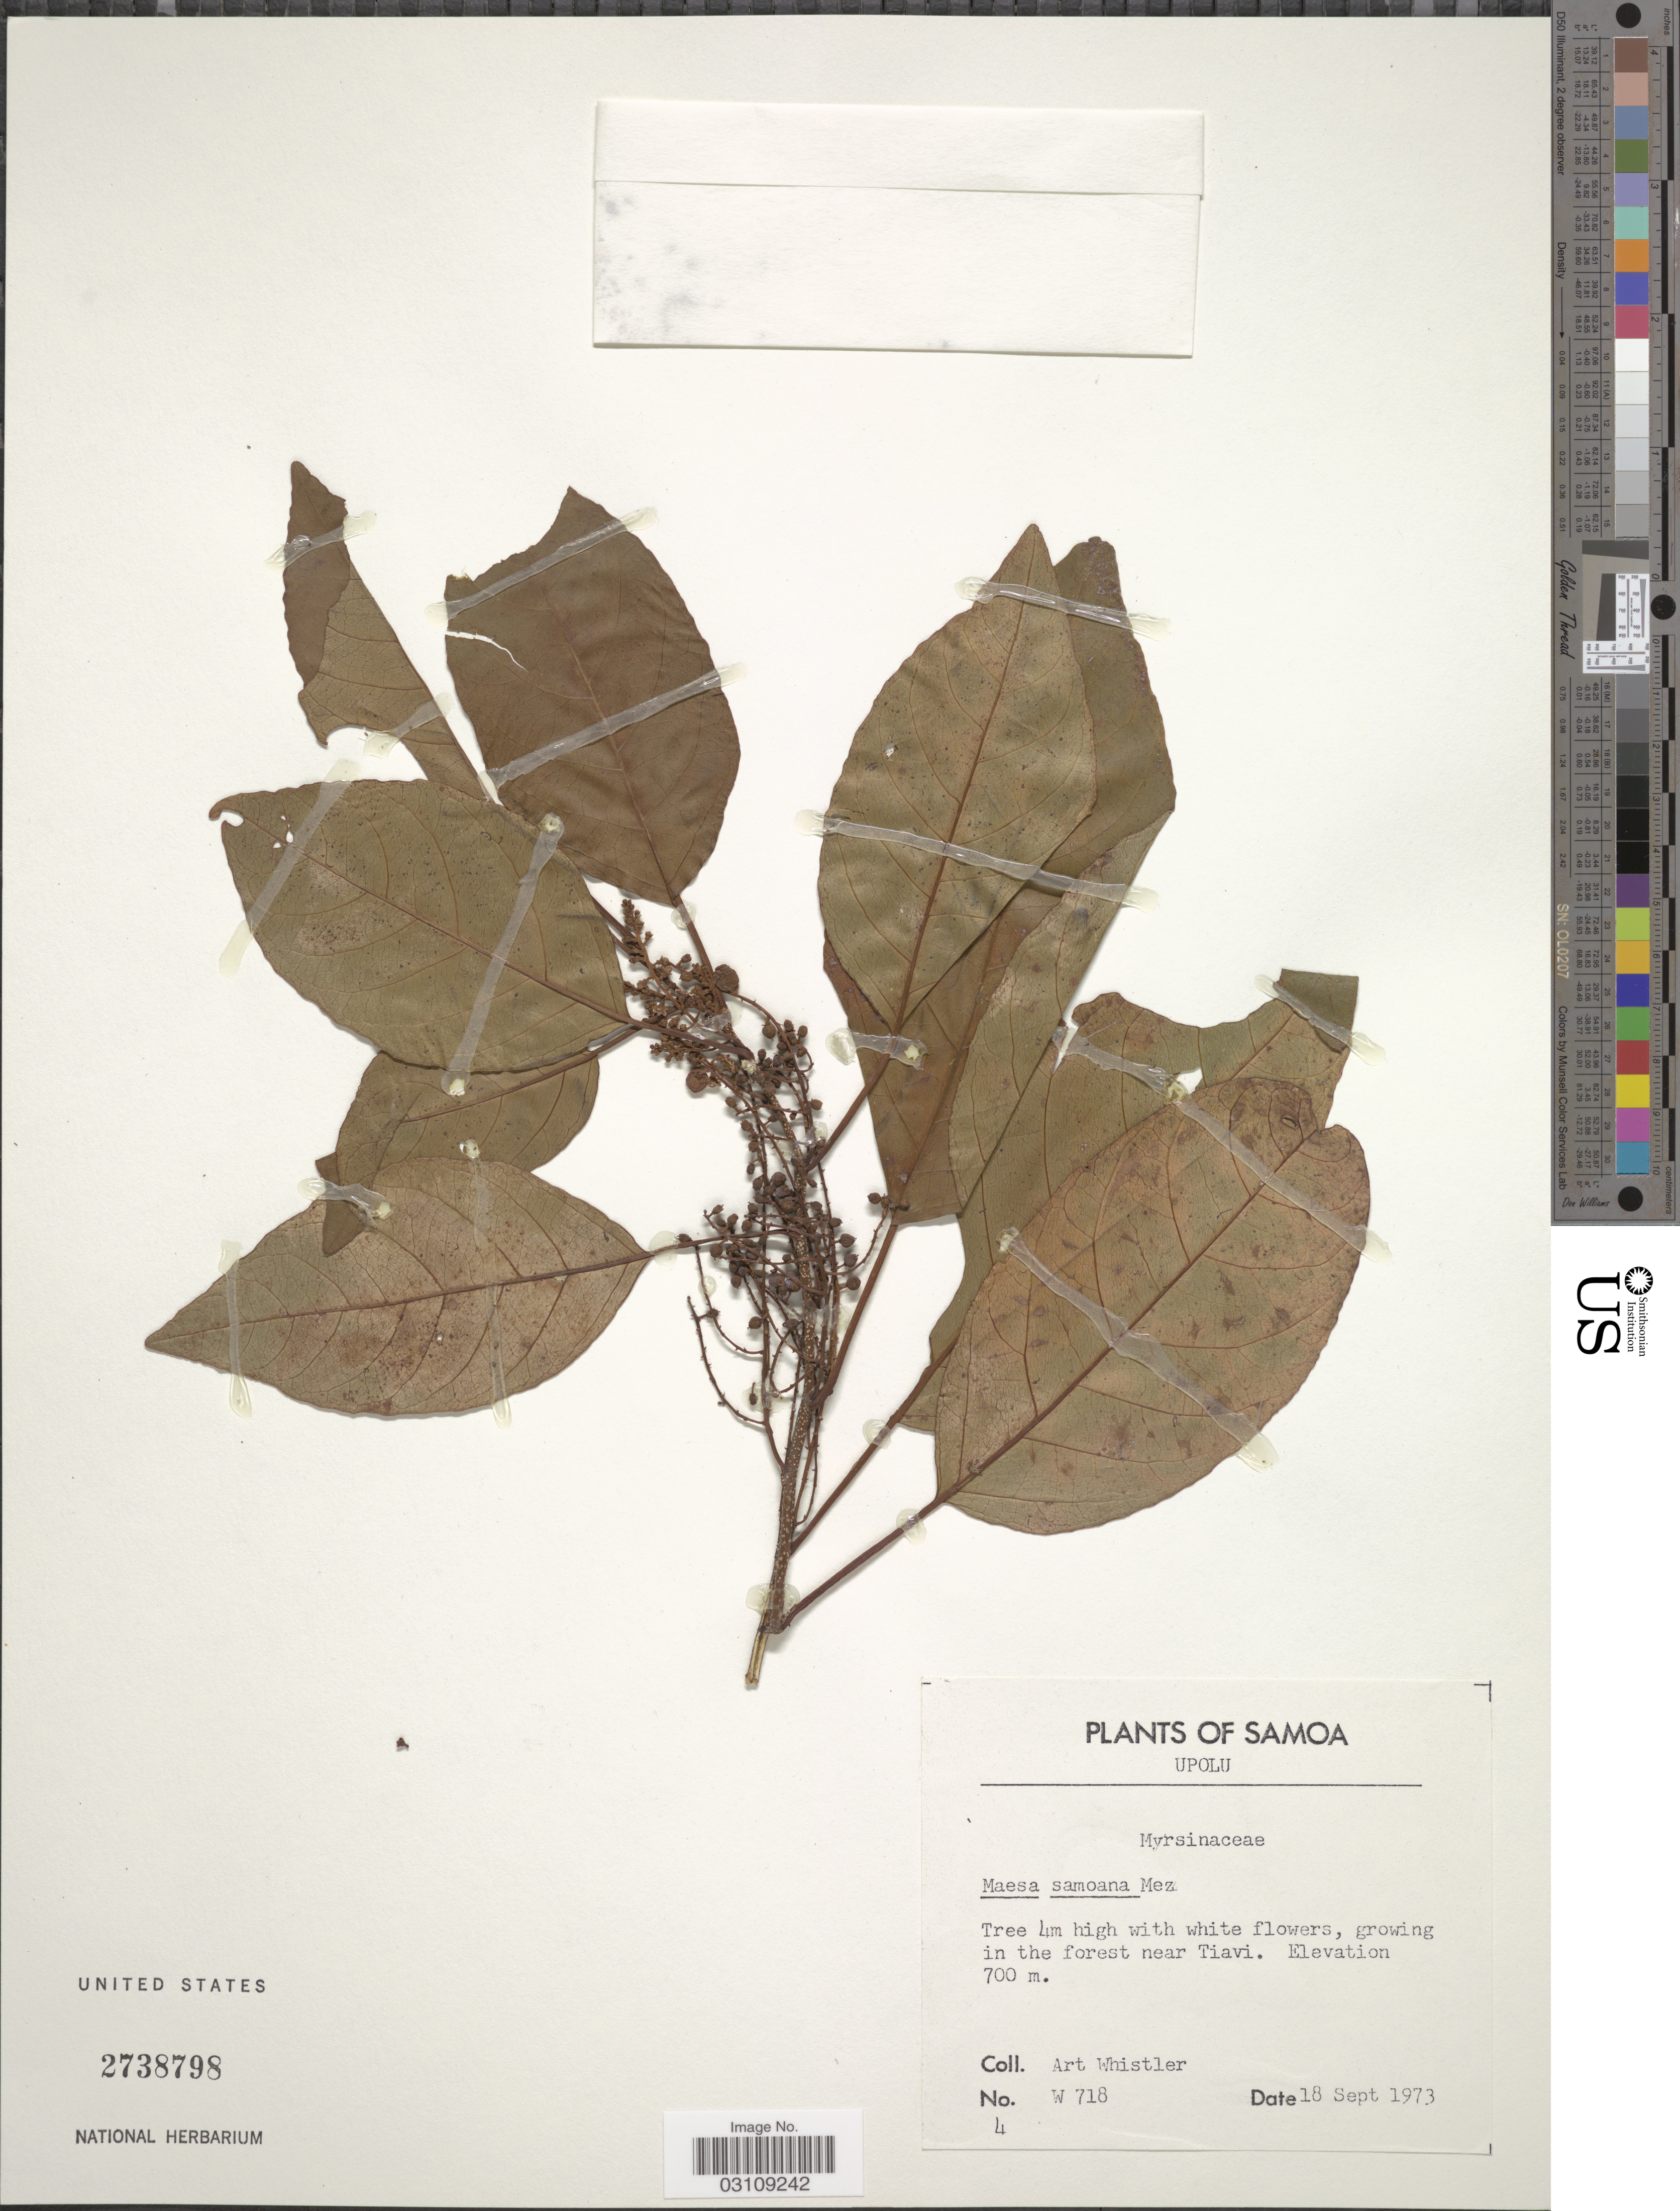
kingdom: Plantae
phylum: Tracheophyta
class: Magnoliopsida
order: Ericales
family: Primulaceae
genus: Maesa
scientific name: Maesa samoana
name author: Mez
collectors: A. Whistler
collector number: W718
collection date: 1973-09-18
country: Samoa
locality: Upolu. Growing in the forest near Tiavi.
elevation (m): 700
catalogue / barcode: US 2738798